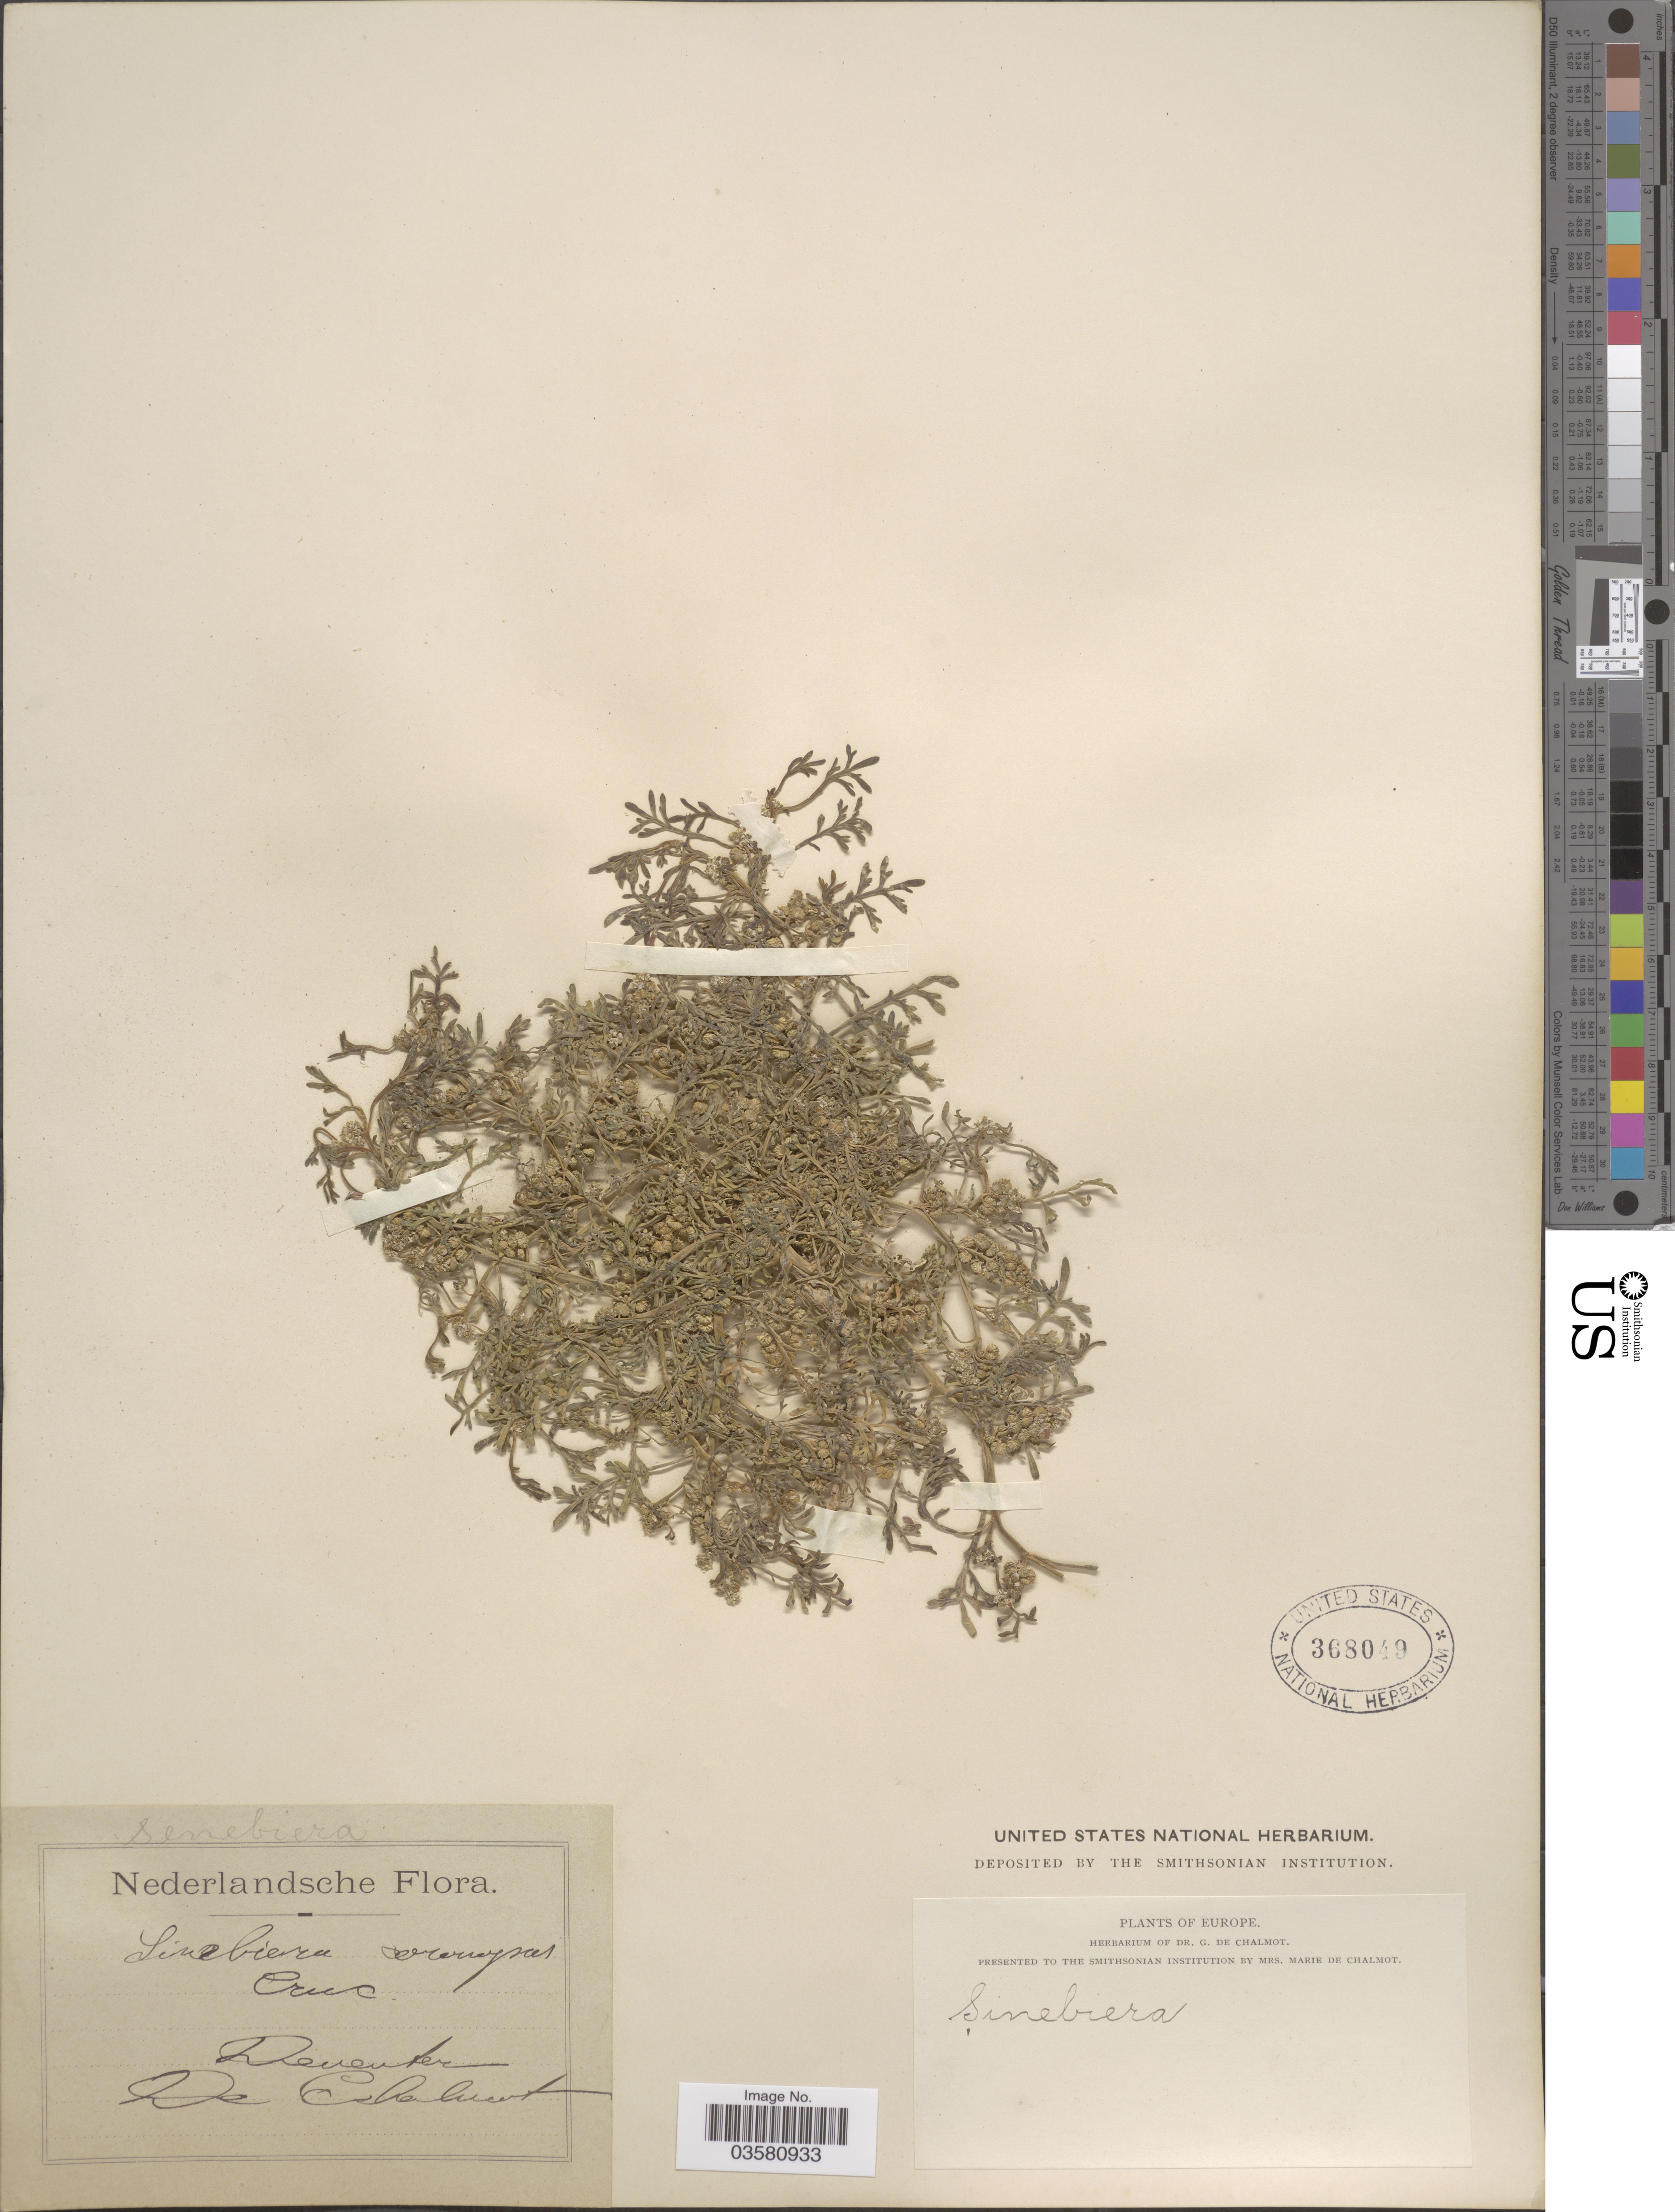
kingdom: Plantae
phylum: Tracheophyta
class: Magnoliopsida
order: Brassicales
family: Brassicaceae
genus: Lepidium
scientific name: Lepidium coronopus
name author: (L.) Al-Shehbaz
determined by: Strong, M. T., (US), Smithsonian Institution - National Museum of Natural History (UNITED STATES)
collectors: G. de Chalmot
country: Netherlands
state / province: Overijssel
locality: Deventer.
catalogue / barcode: US 368049